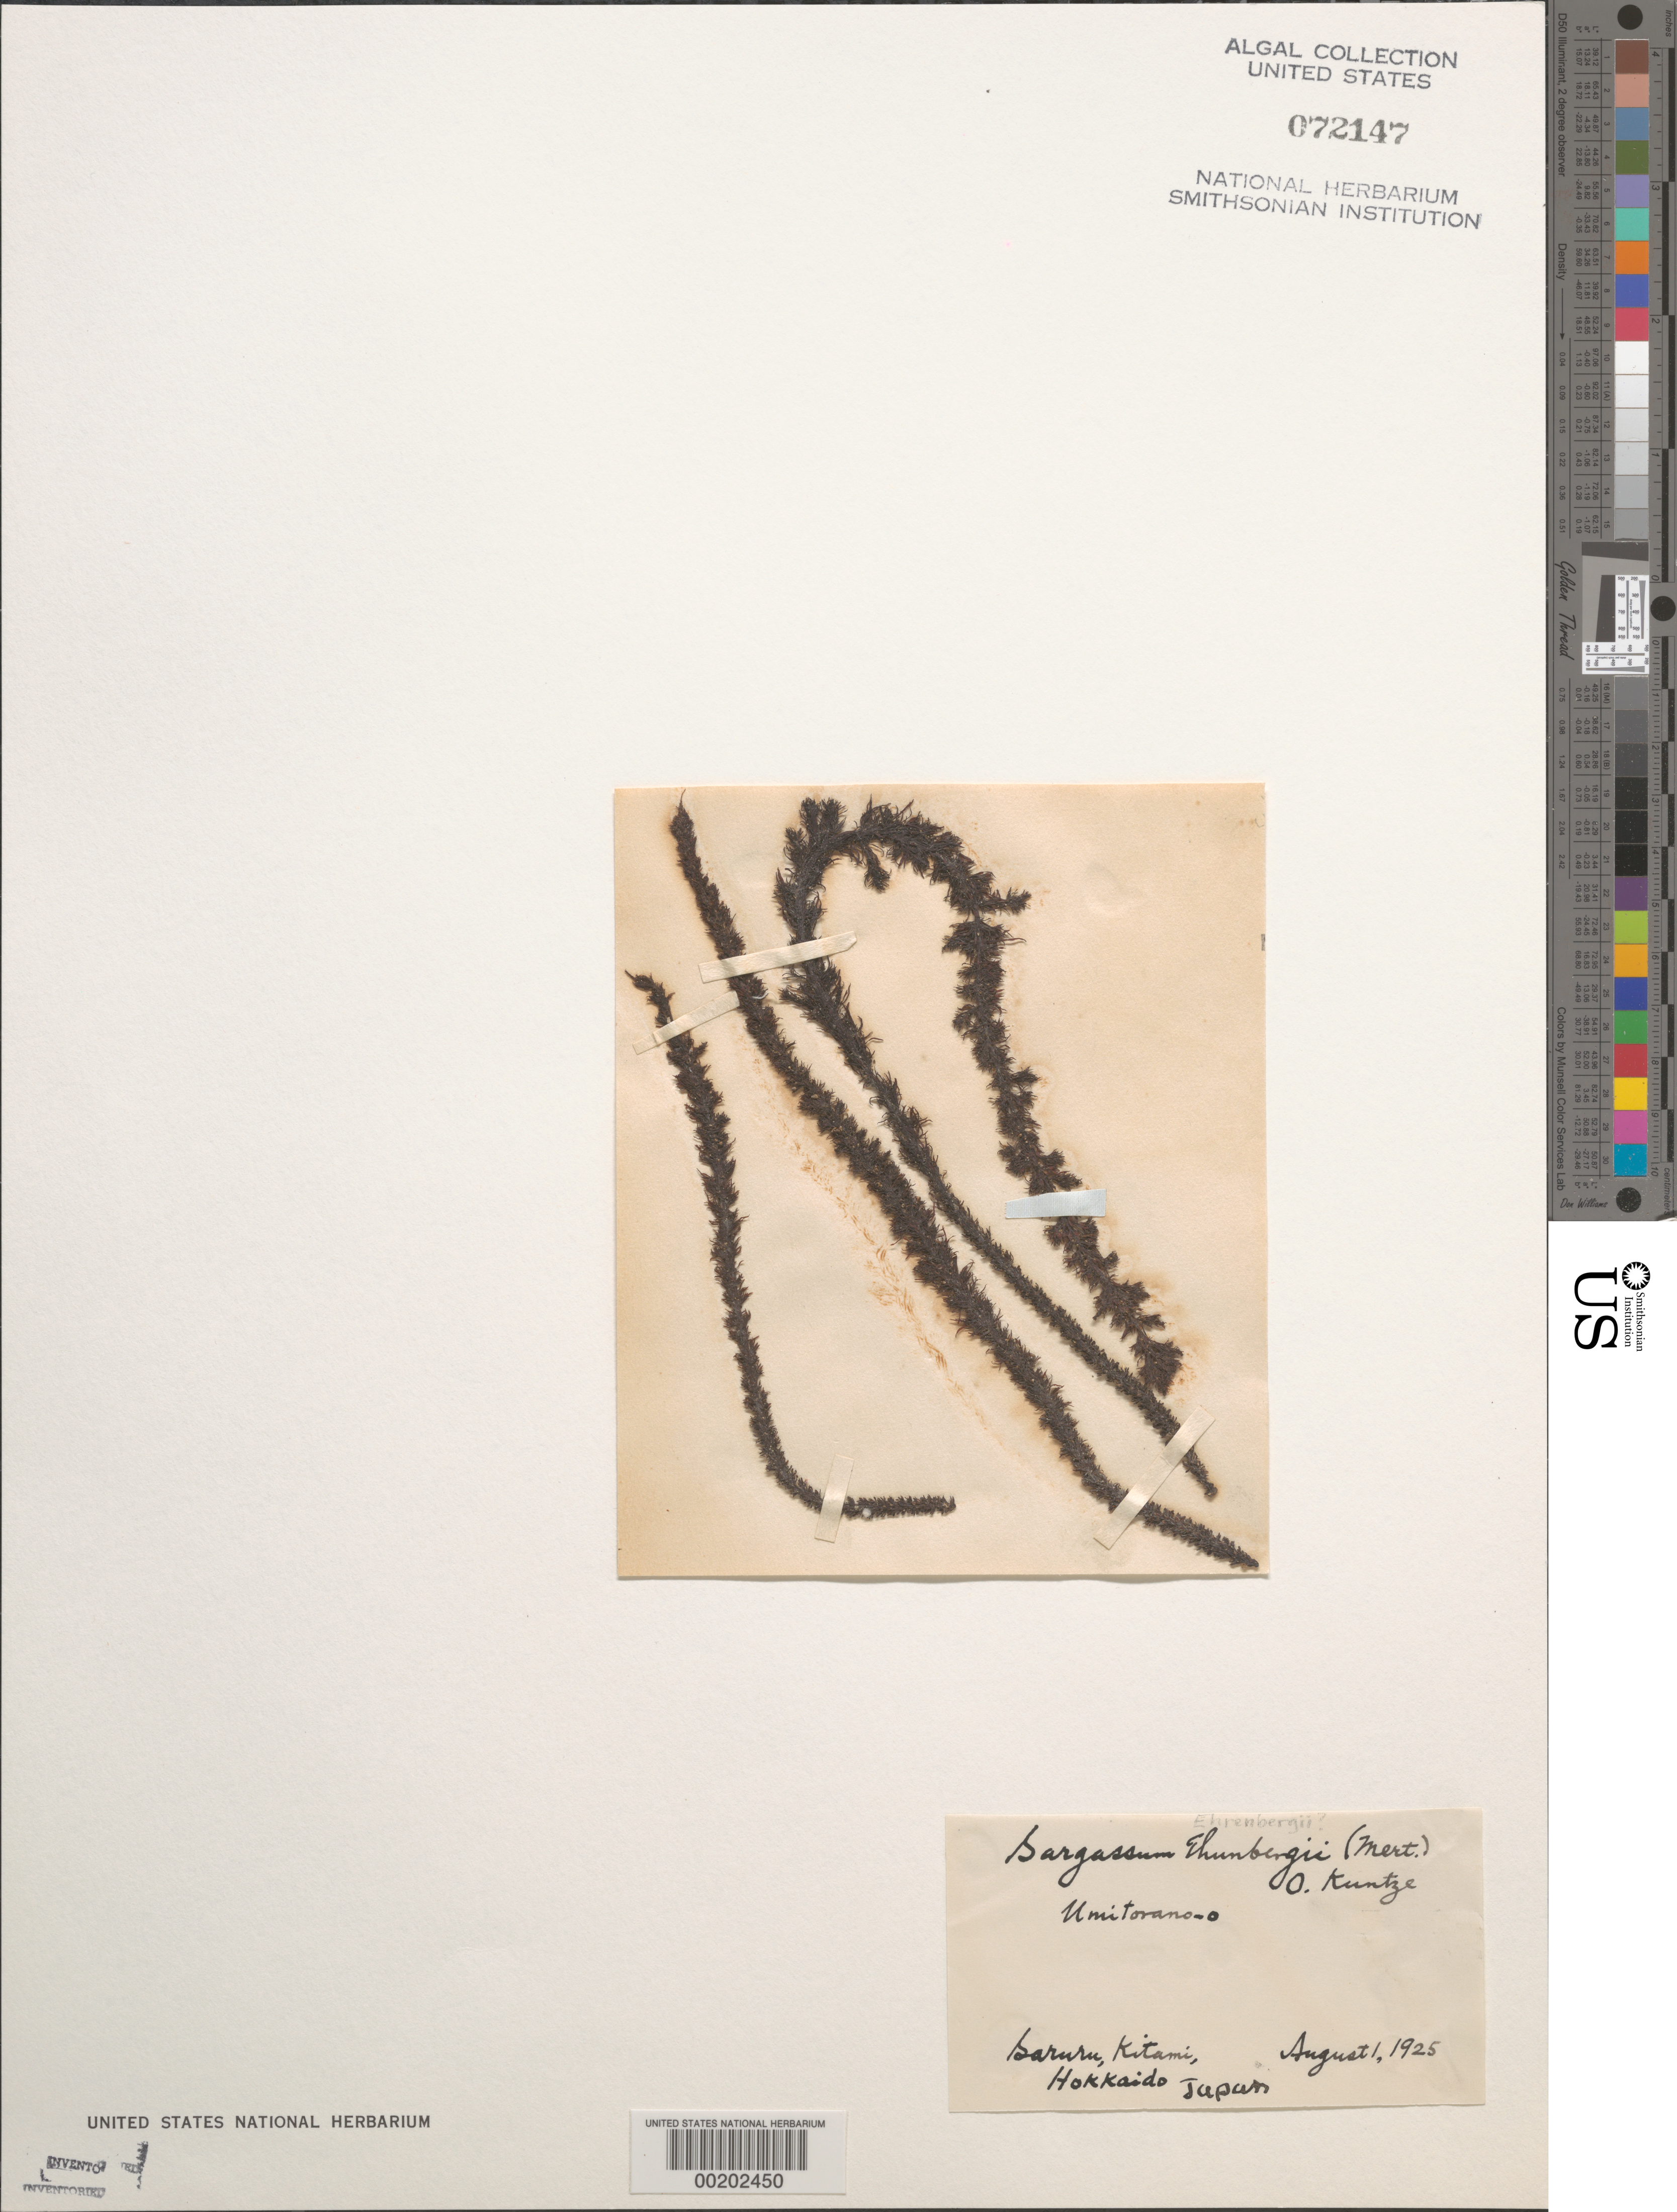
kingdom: Chromista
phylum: Ochrophyta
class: Phaeophyceae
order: Fucales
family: Sargassaceae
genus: Sargassum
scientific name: Sargassum ehrenbergii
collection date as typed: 01 Aug 1925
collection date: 1925-08-01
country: Japan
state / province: Hokkaido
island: Hokkaido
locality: Saruru, Kitami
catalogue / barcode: US 72147